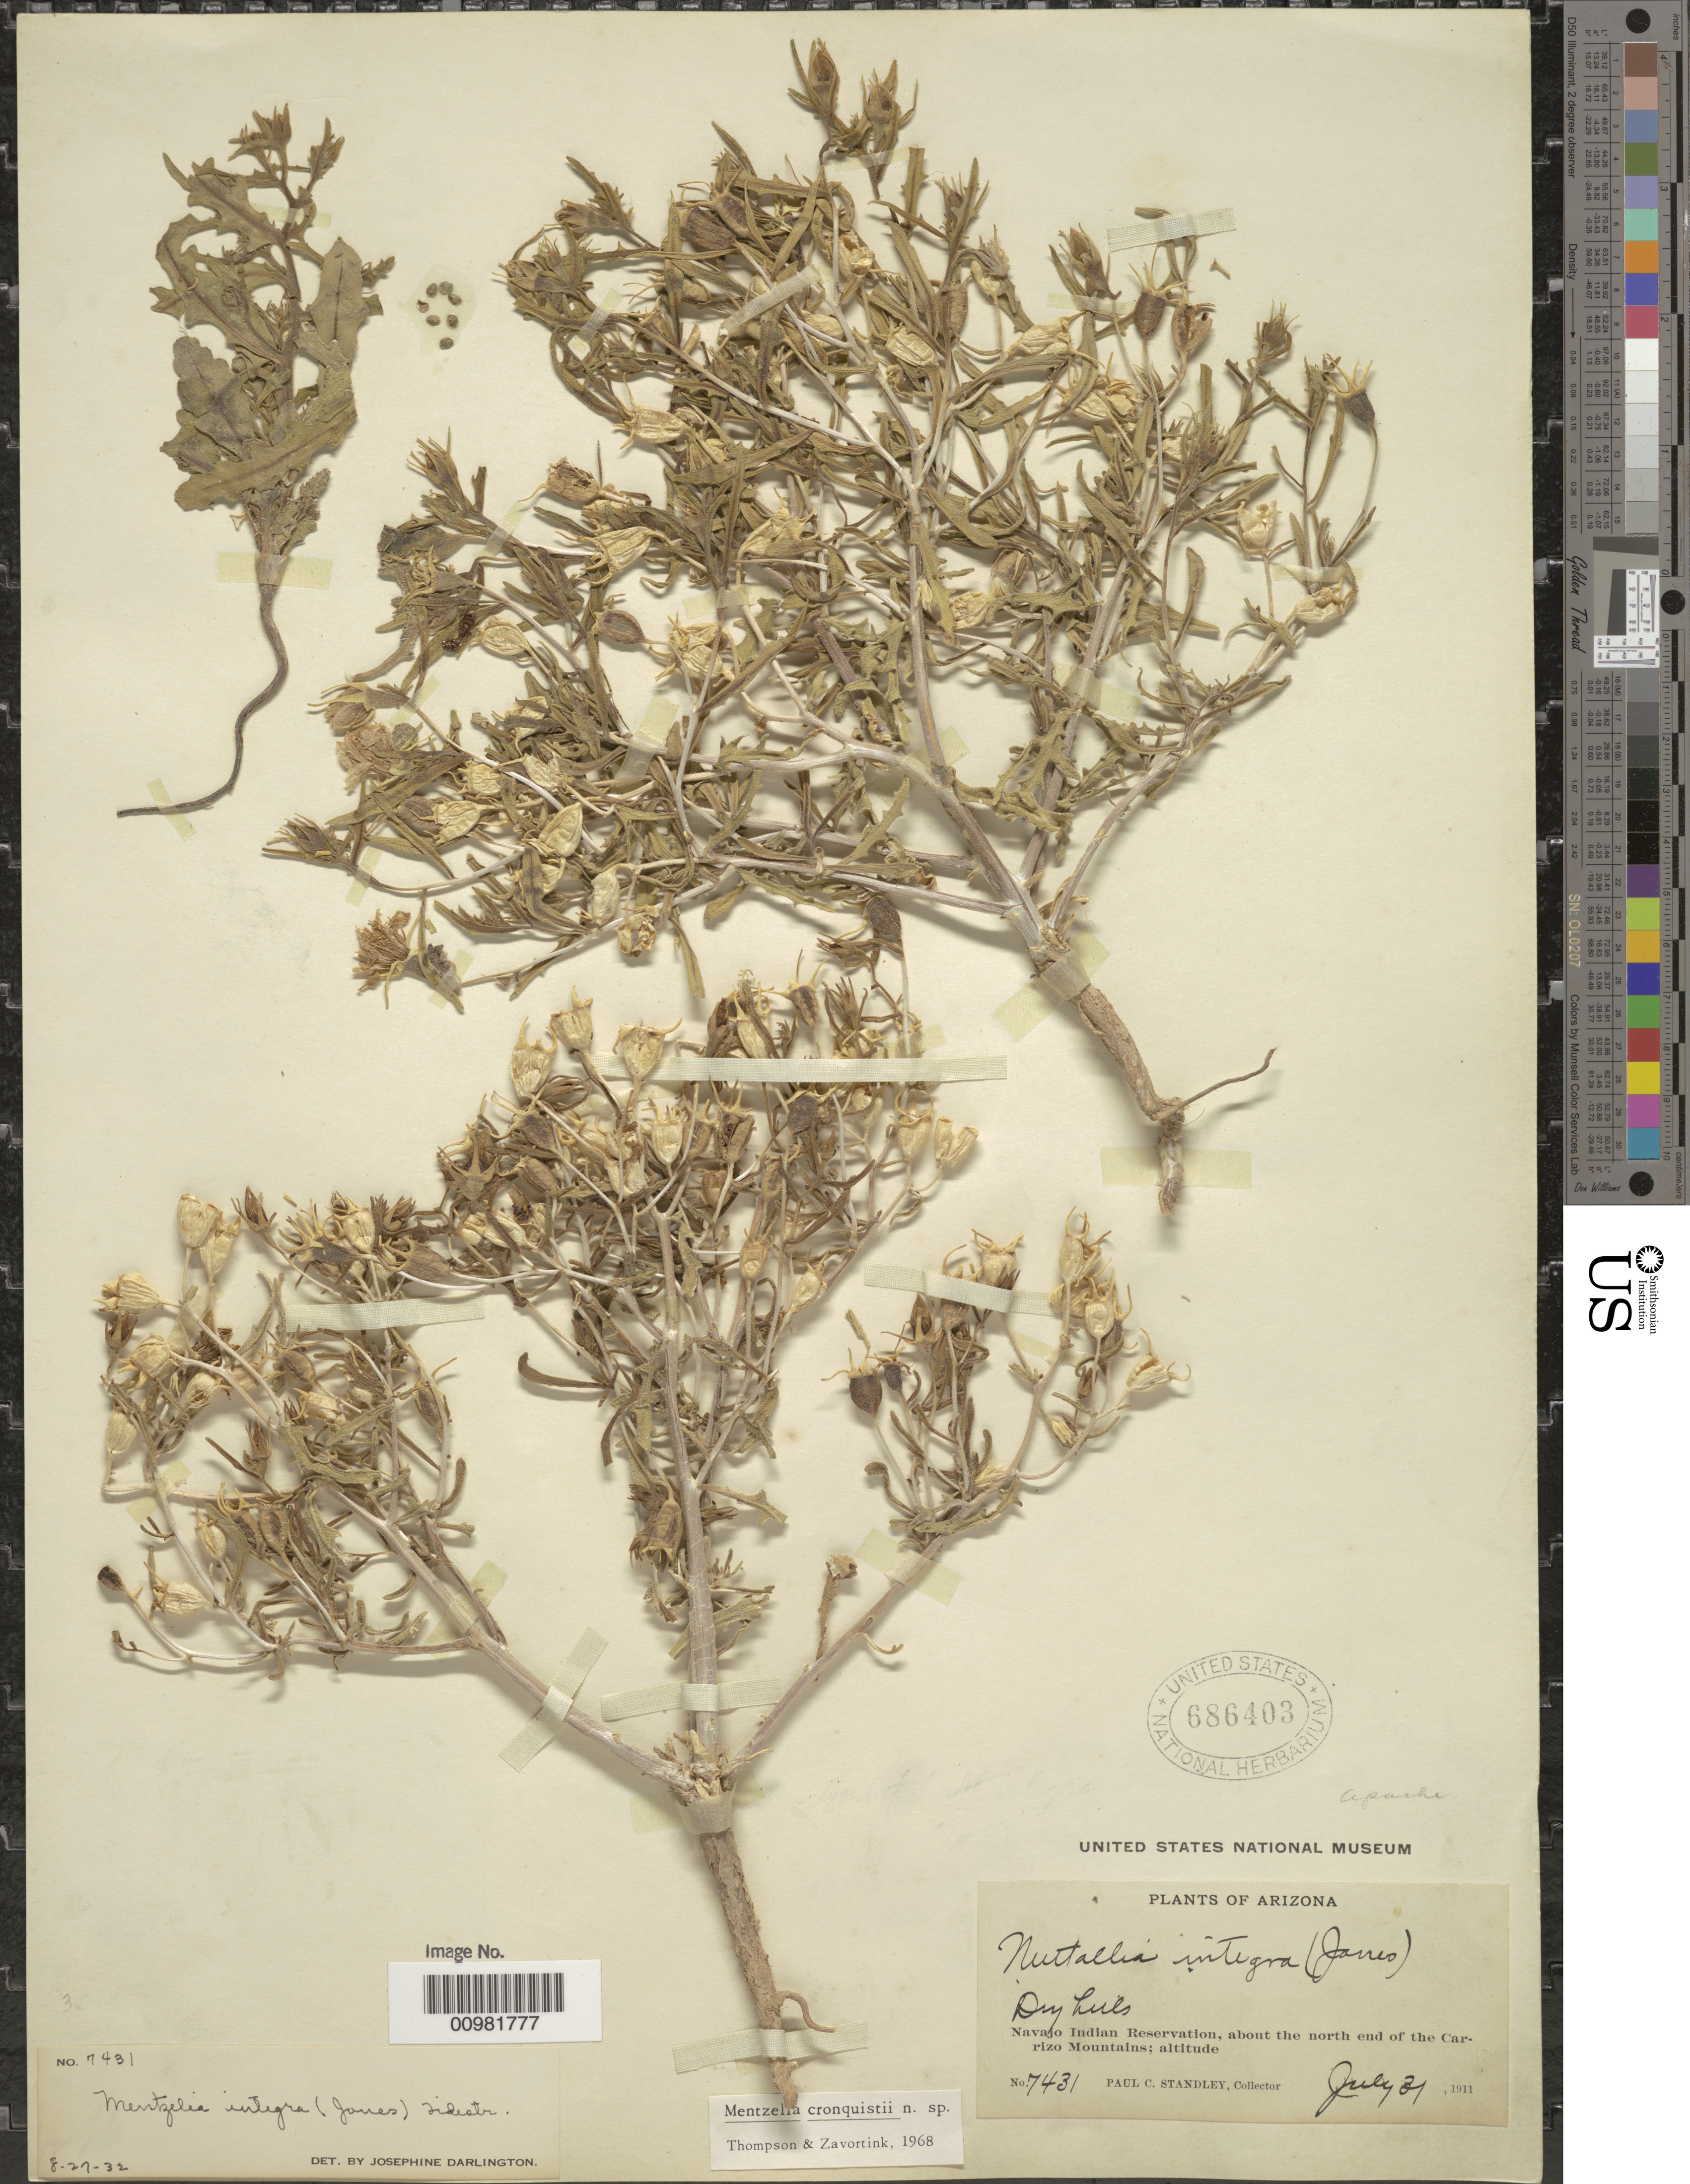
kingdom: Plantae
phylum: Tracheophyta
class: Magnoliopsida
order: Cornales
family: Loasaceae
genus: Mentzelia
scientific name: Mentzelia cronquistii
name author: H.J. Thomps. & Prigge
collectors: P. C. Standley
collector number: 7431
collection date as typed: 31 Jul 1911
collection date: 1911-07-31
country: United States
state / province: Arizona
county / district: Apache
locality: Navajo Indian Reservation, N. end of the Carrizo Mts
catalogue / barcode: US 686403